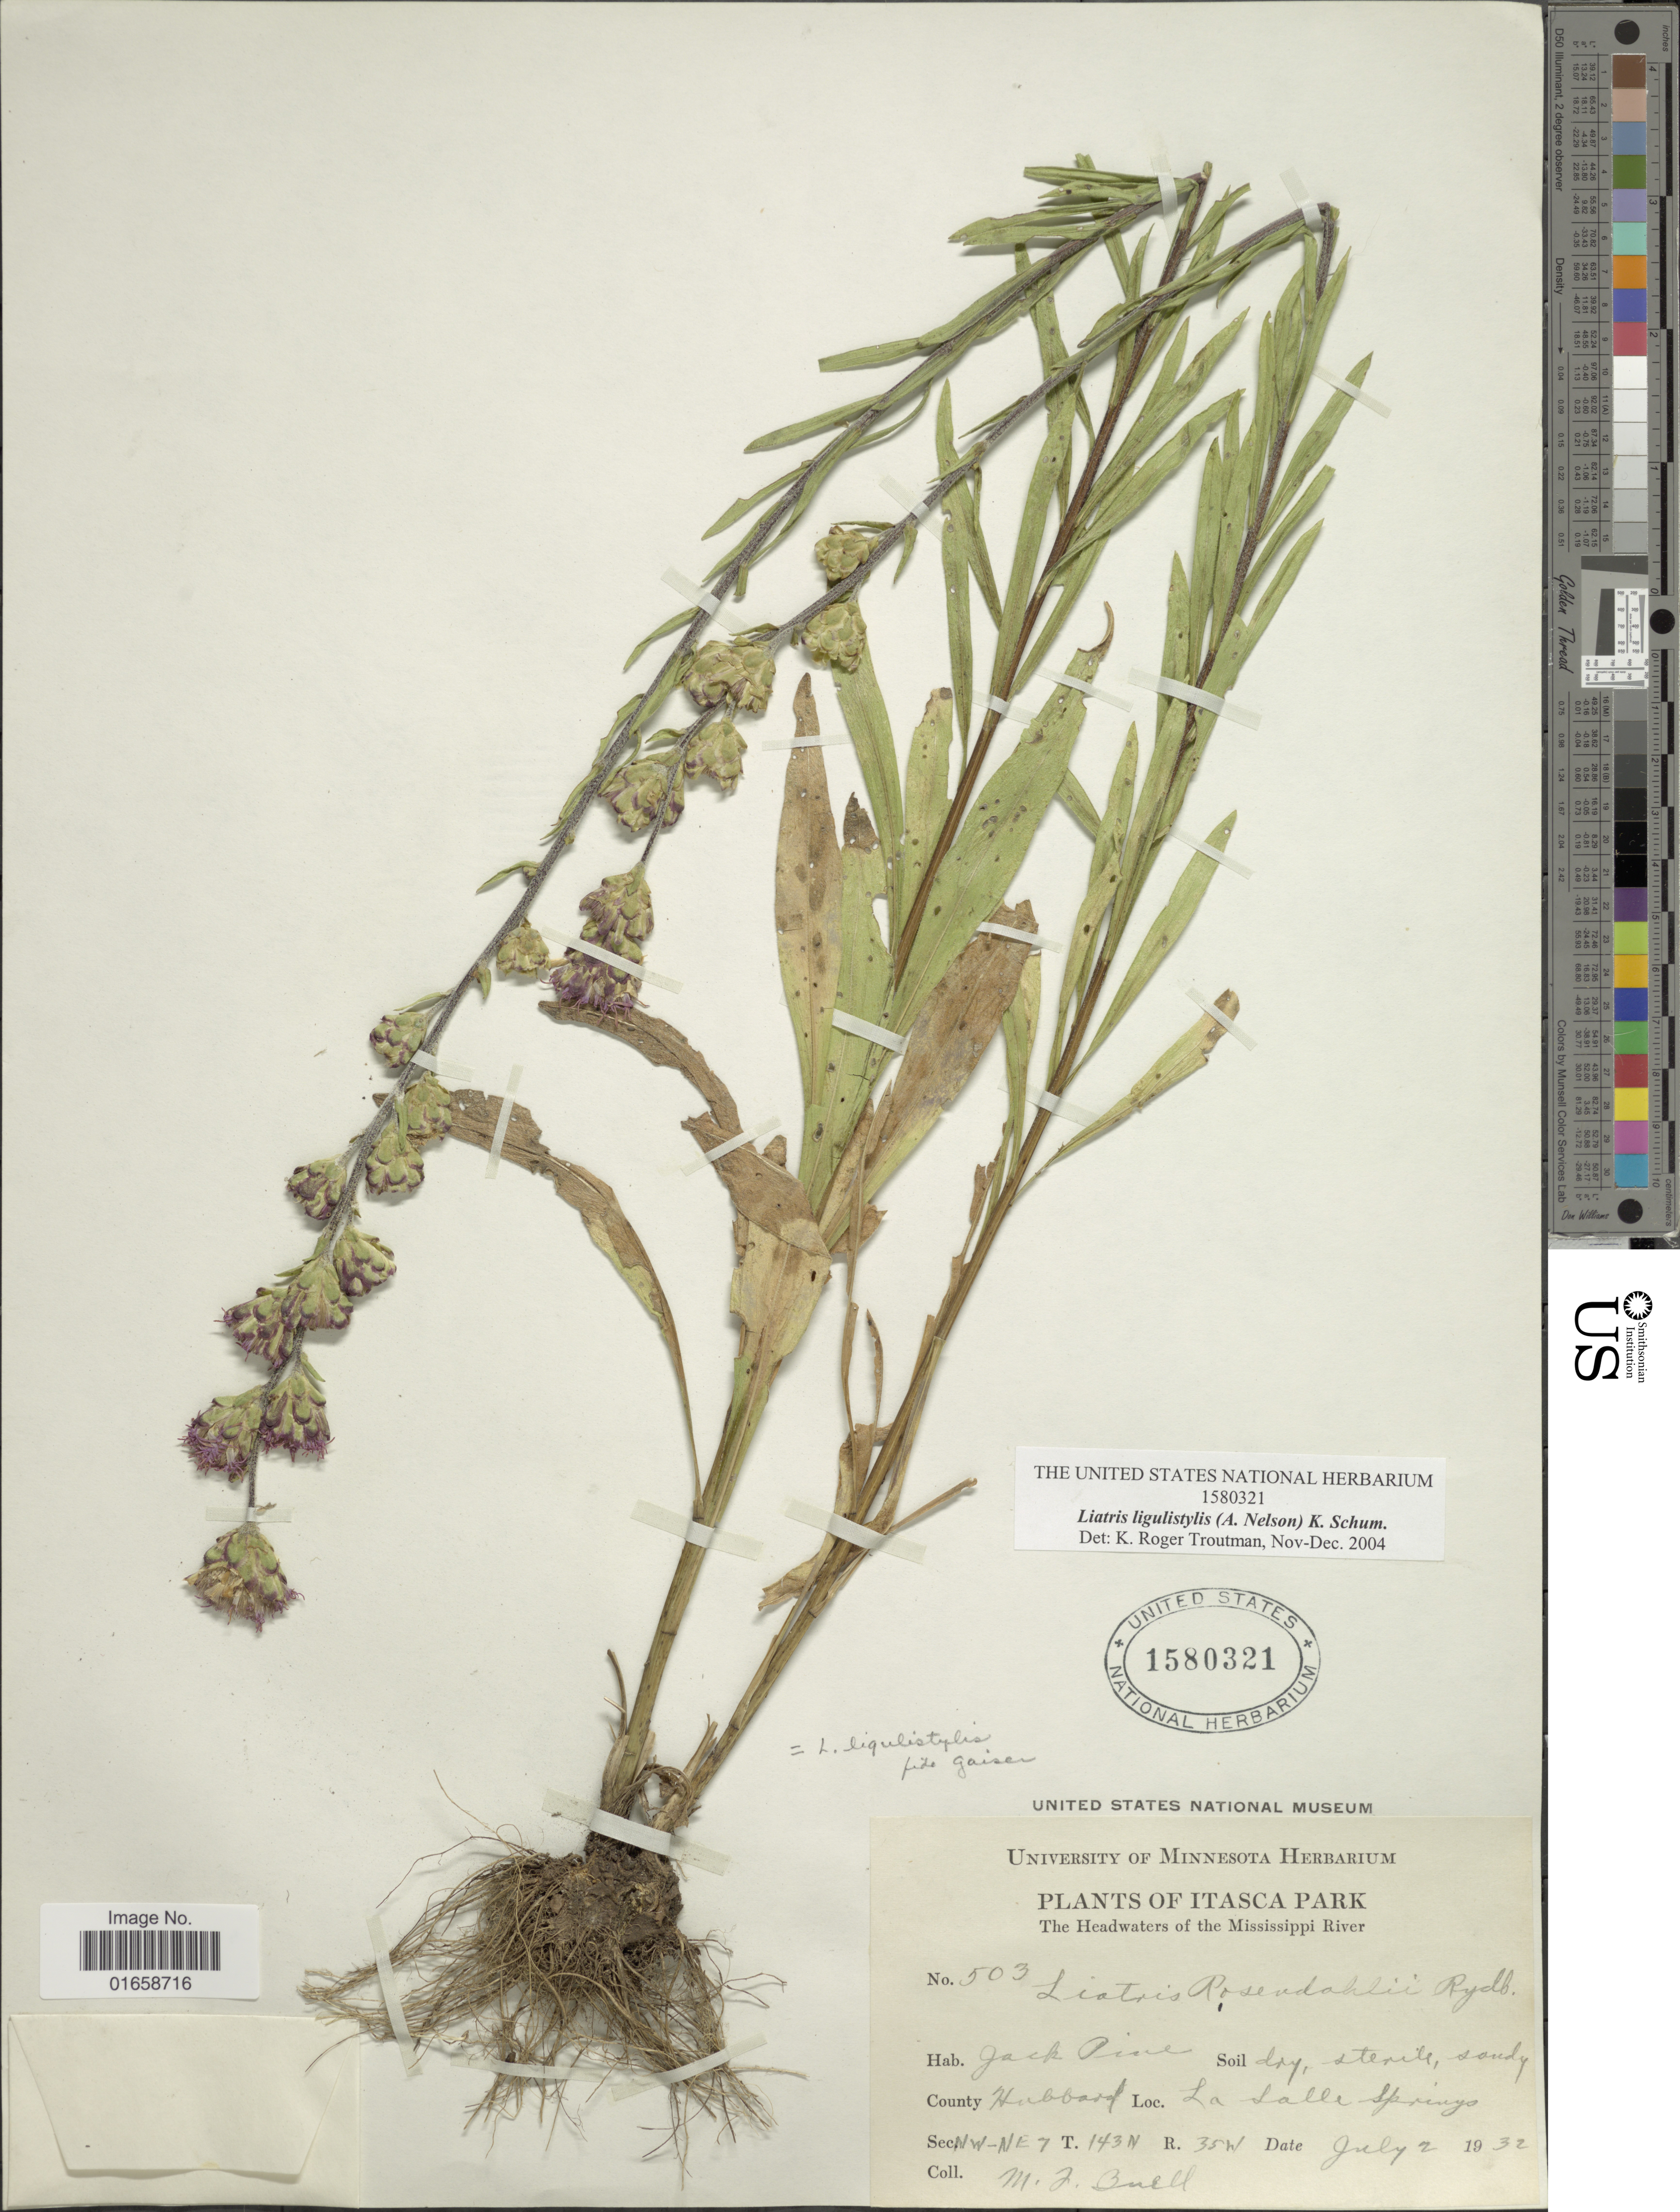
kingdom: Plantae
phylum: Tracheophyta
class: Magnoliopsida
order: Asterales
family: Asteraceae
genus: Liatris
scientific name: Liatris ligulistylis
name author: (A. Nelson) K. Schum.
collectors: M. Buell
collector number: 503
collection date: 1932-07-02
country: United States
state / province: Minnesota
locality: Itasca Park, The Headwaters of the Mississippi River, Jack Pine, County Hubbard, La Salle Springs, NW-NE7 T 143 N R 35 W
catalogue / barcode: US 1580321